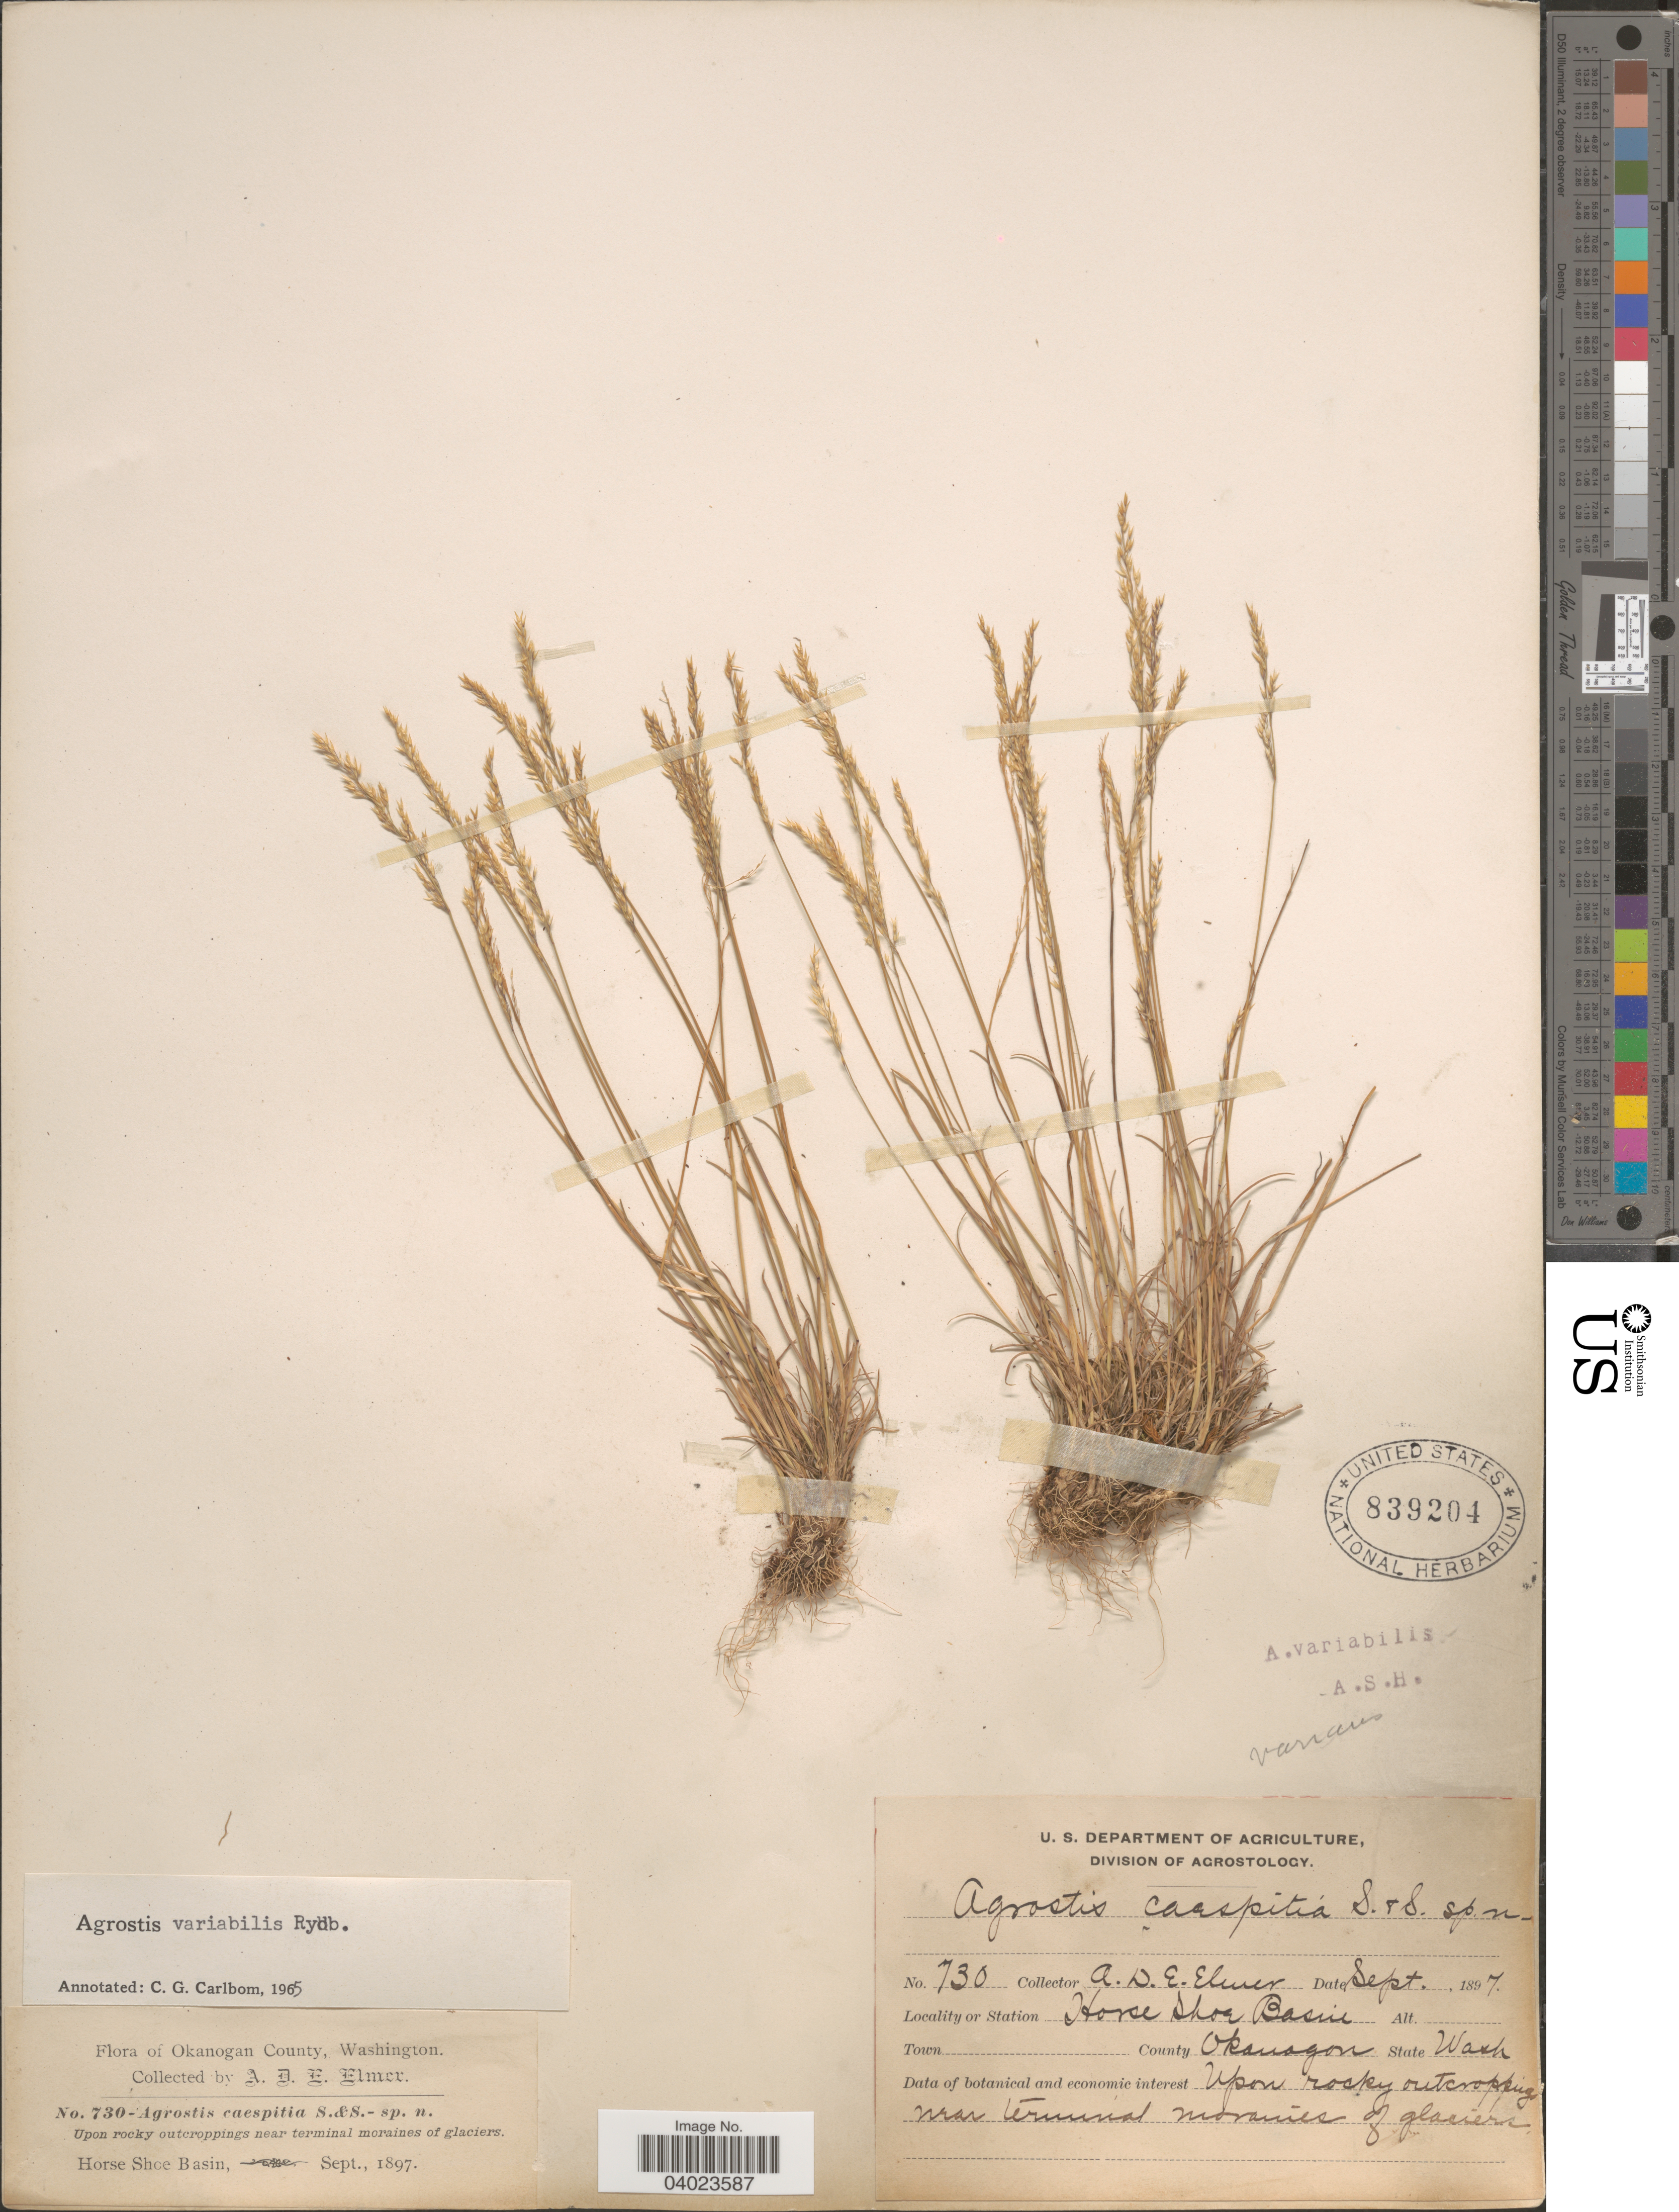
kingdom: Plantae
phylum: Tracheophyta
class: Liliopsida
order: Poales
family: Poaceae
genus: Agrostis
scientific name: Agrostis variabilis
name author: Rydb.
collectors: A. D. E. Elmer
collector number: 730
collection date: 1897-09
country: United States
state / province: Washington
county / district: Okanogan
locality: Okanogan County. Upon rocky outcroppings near terminal moraines of glaciers. Horse Shoe Basin.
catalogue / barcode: US 839204